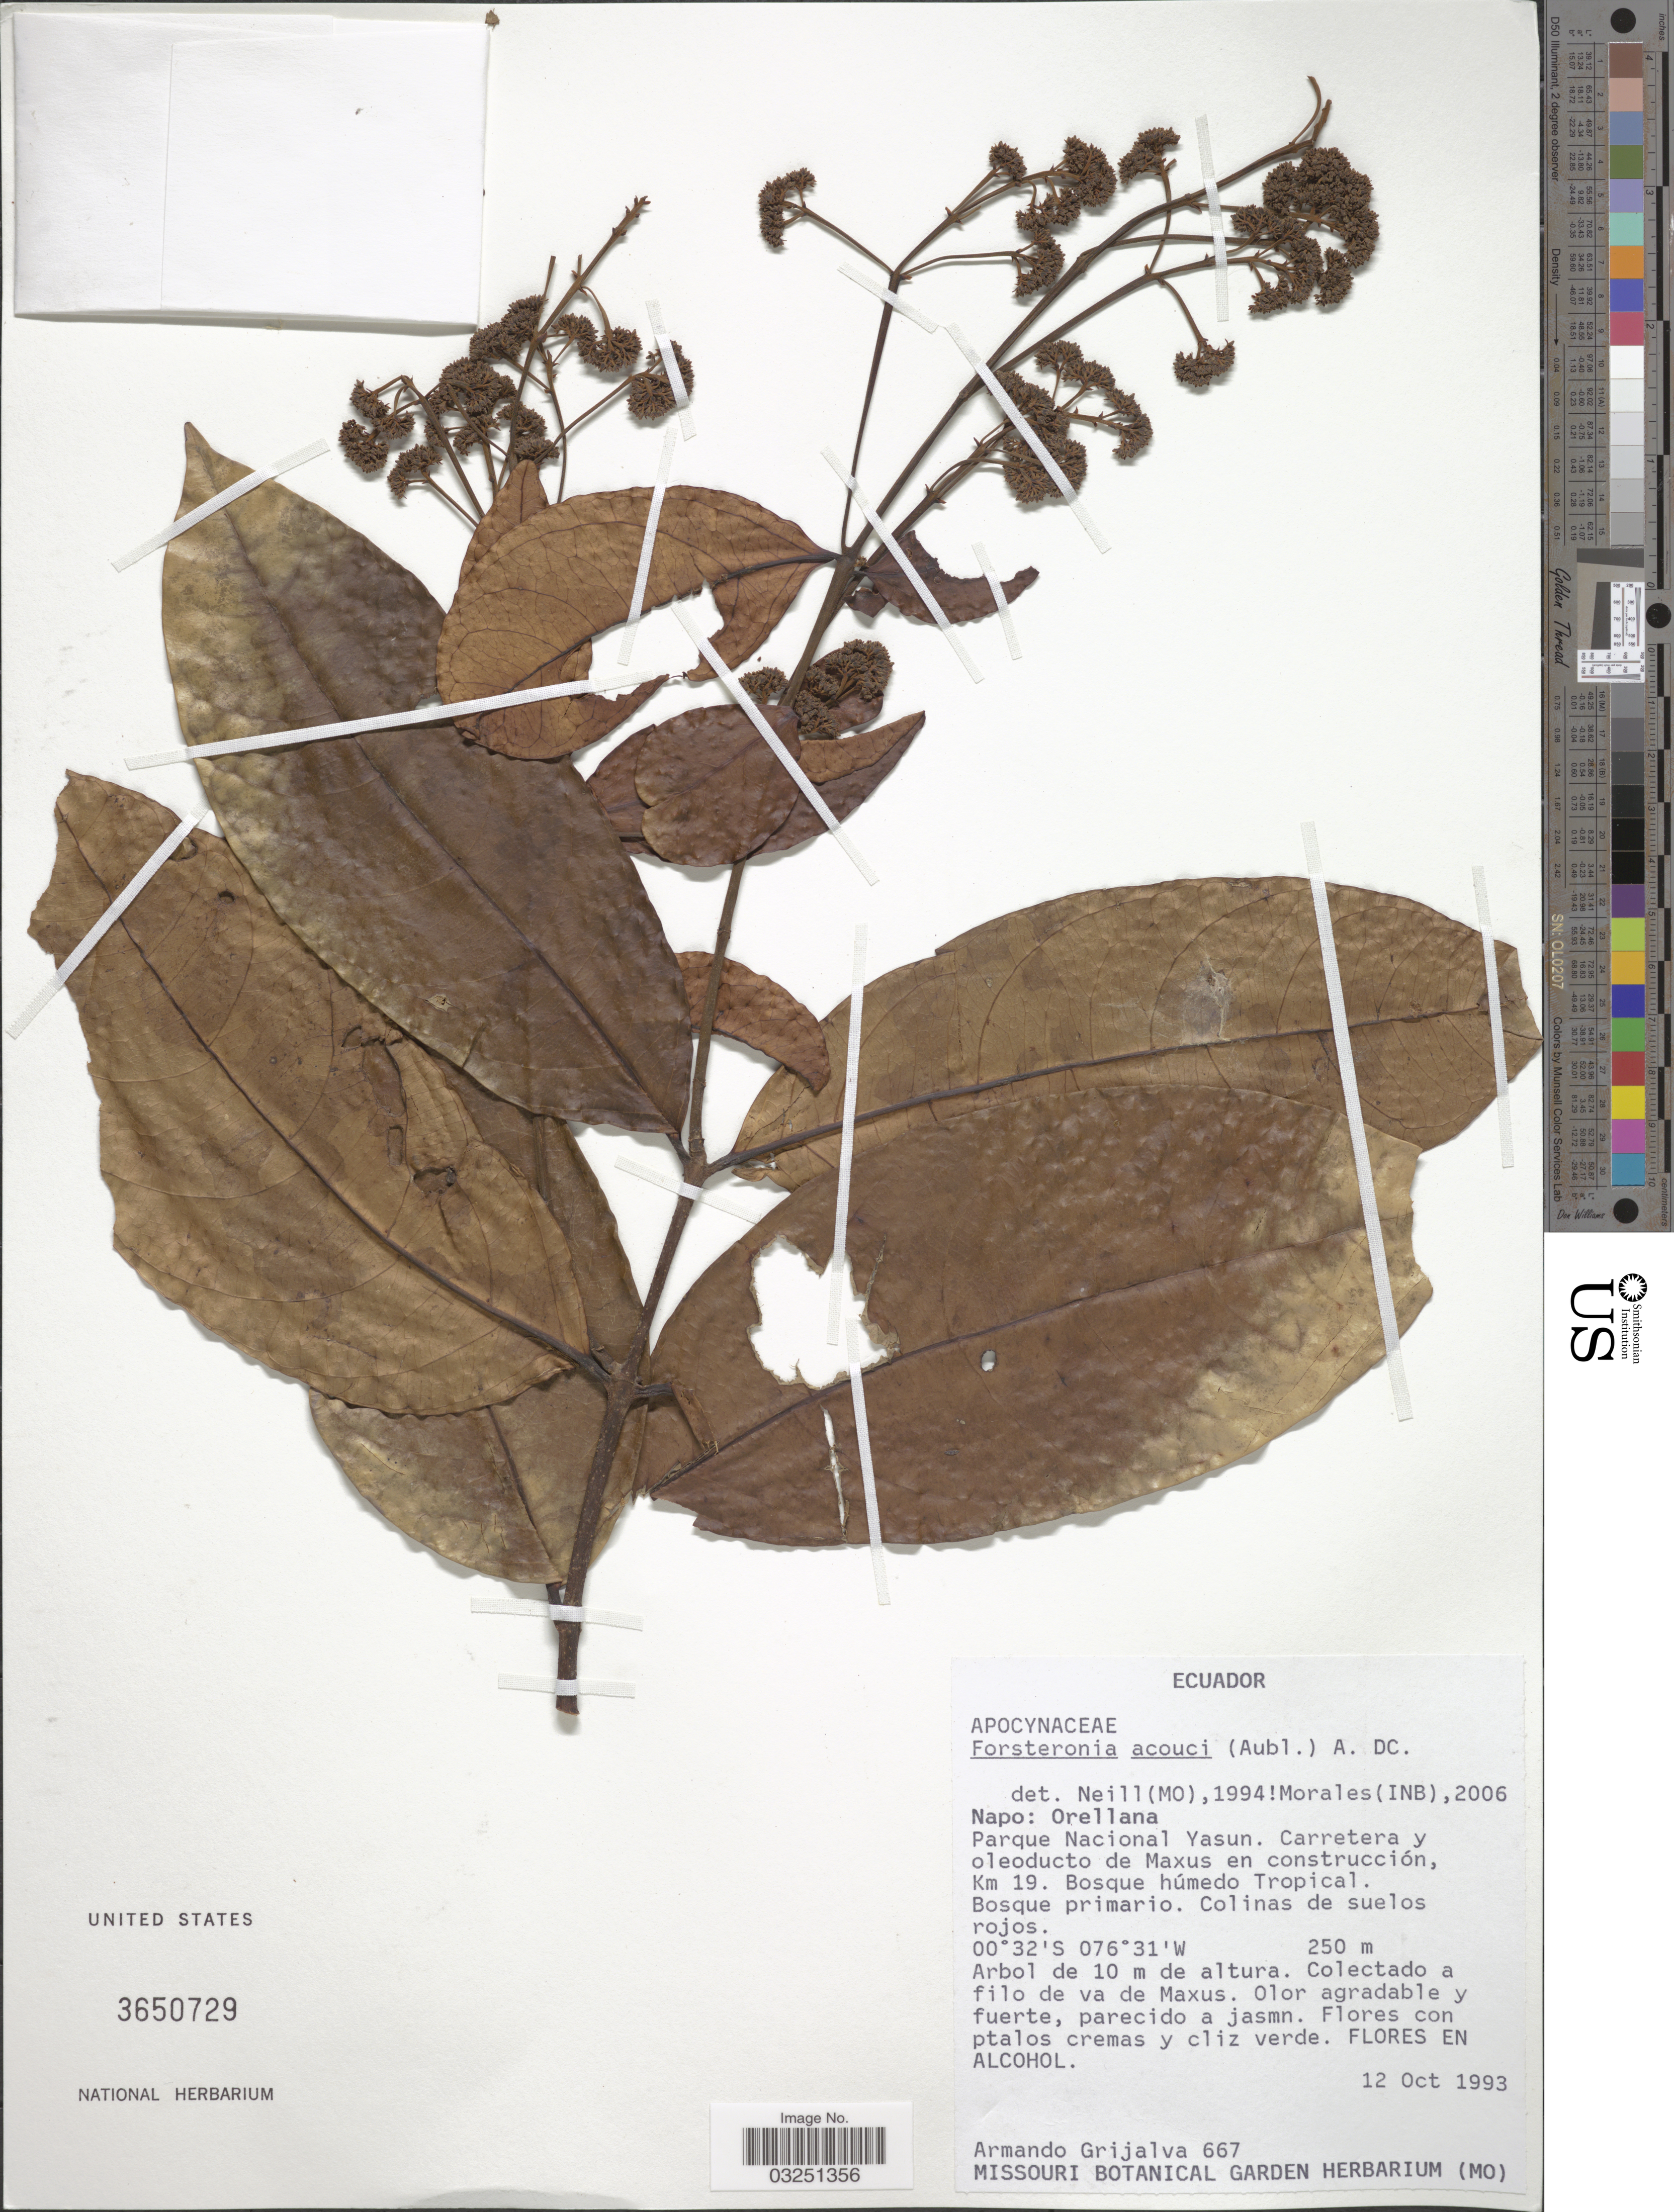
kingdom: Plantae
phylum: Tracheophyta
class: Magnoliopsida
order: Gentianales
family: Apocynaceae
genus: Forsteronia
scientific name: Forsteronia acouci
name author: (Aubl.) A. DC.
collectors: A. Grijalva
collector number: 667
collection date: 1993-10-12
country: Ecuador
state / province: Napo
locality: Orellana. Parque Nacional Yasun. Carretera y oleoducto de Maxus en construcción, Km 19. Bosque húmedo Tropical.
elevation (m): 250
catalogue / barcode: US 3650729